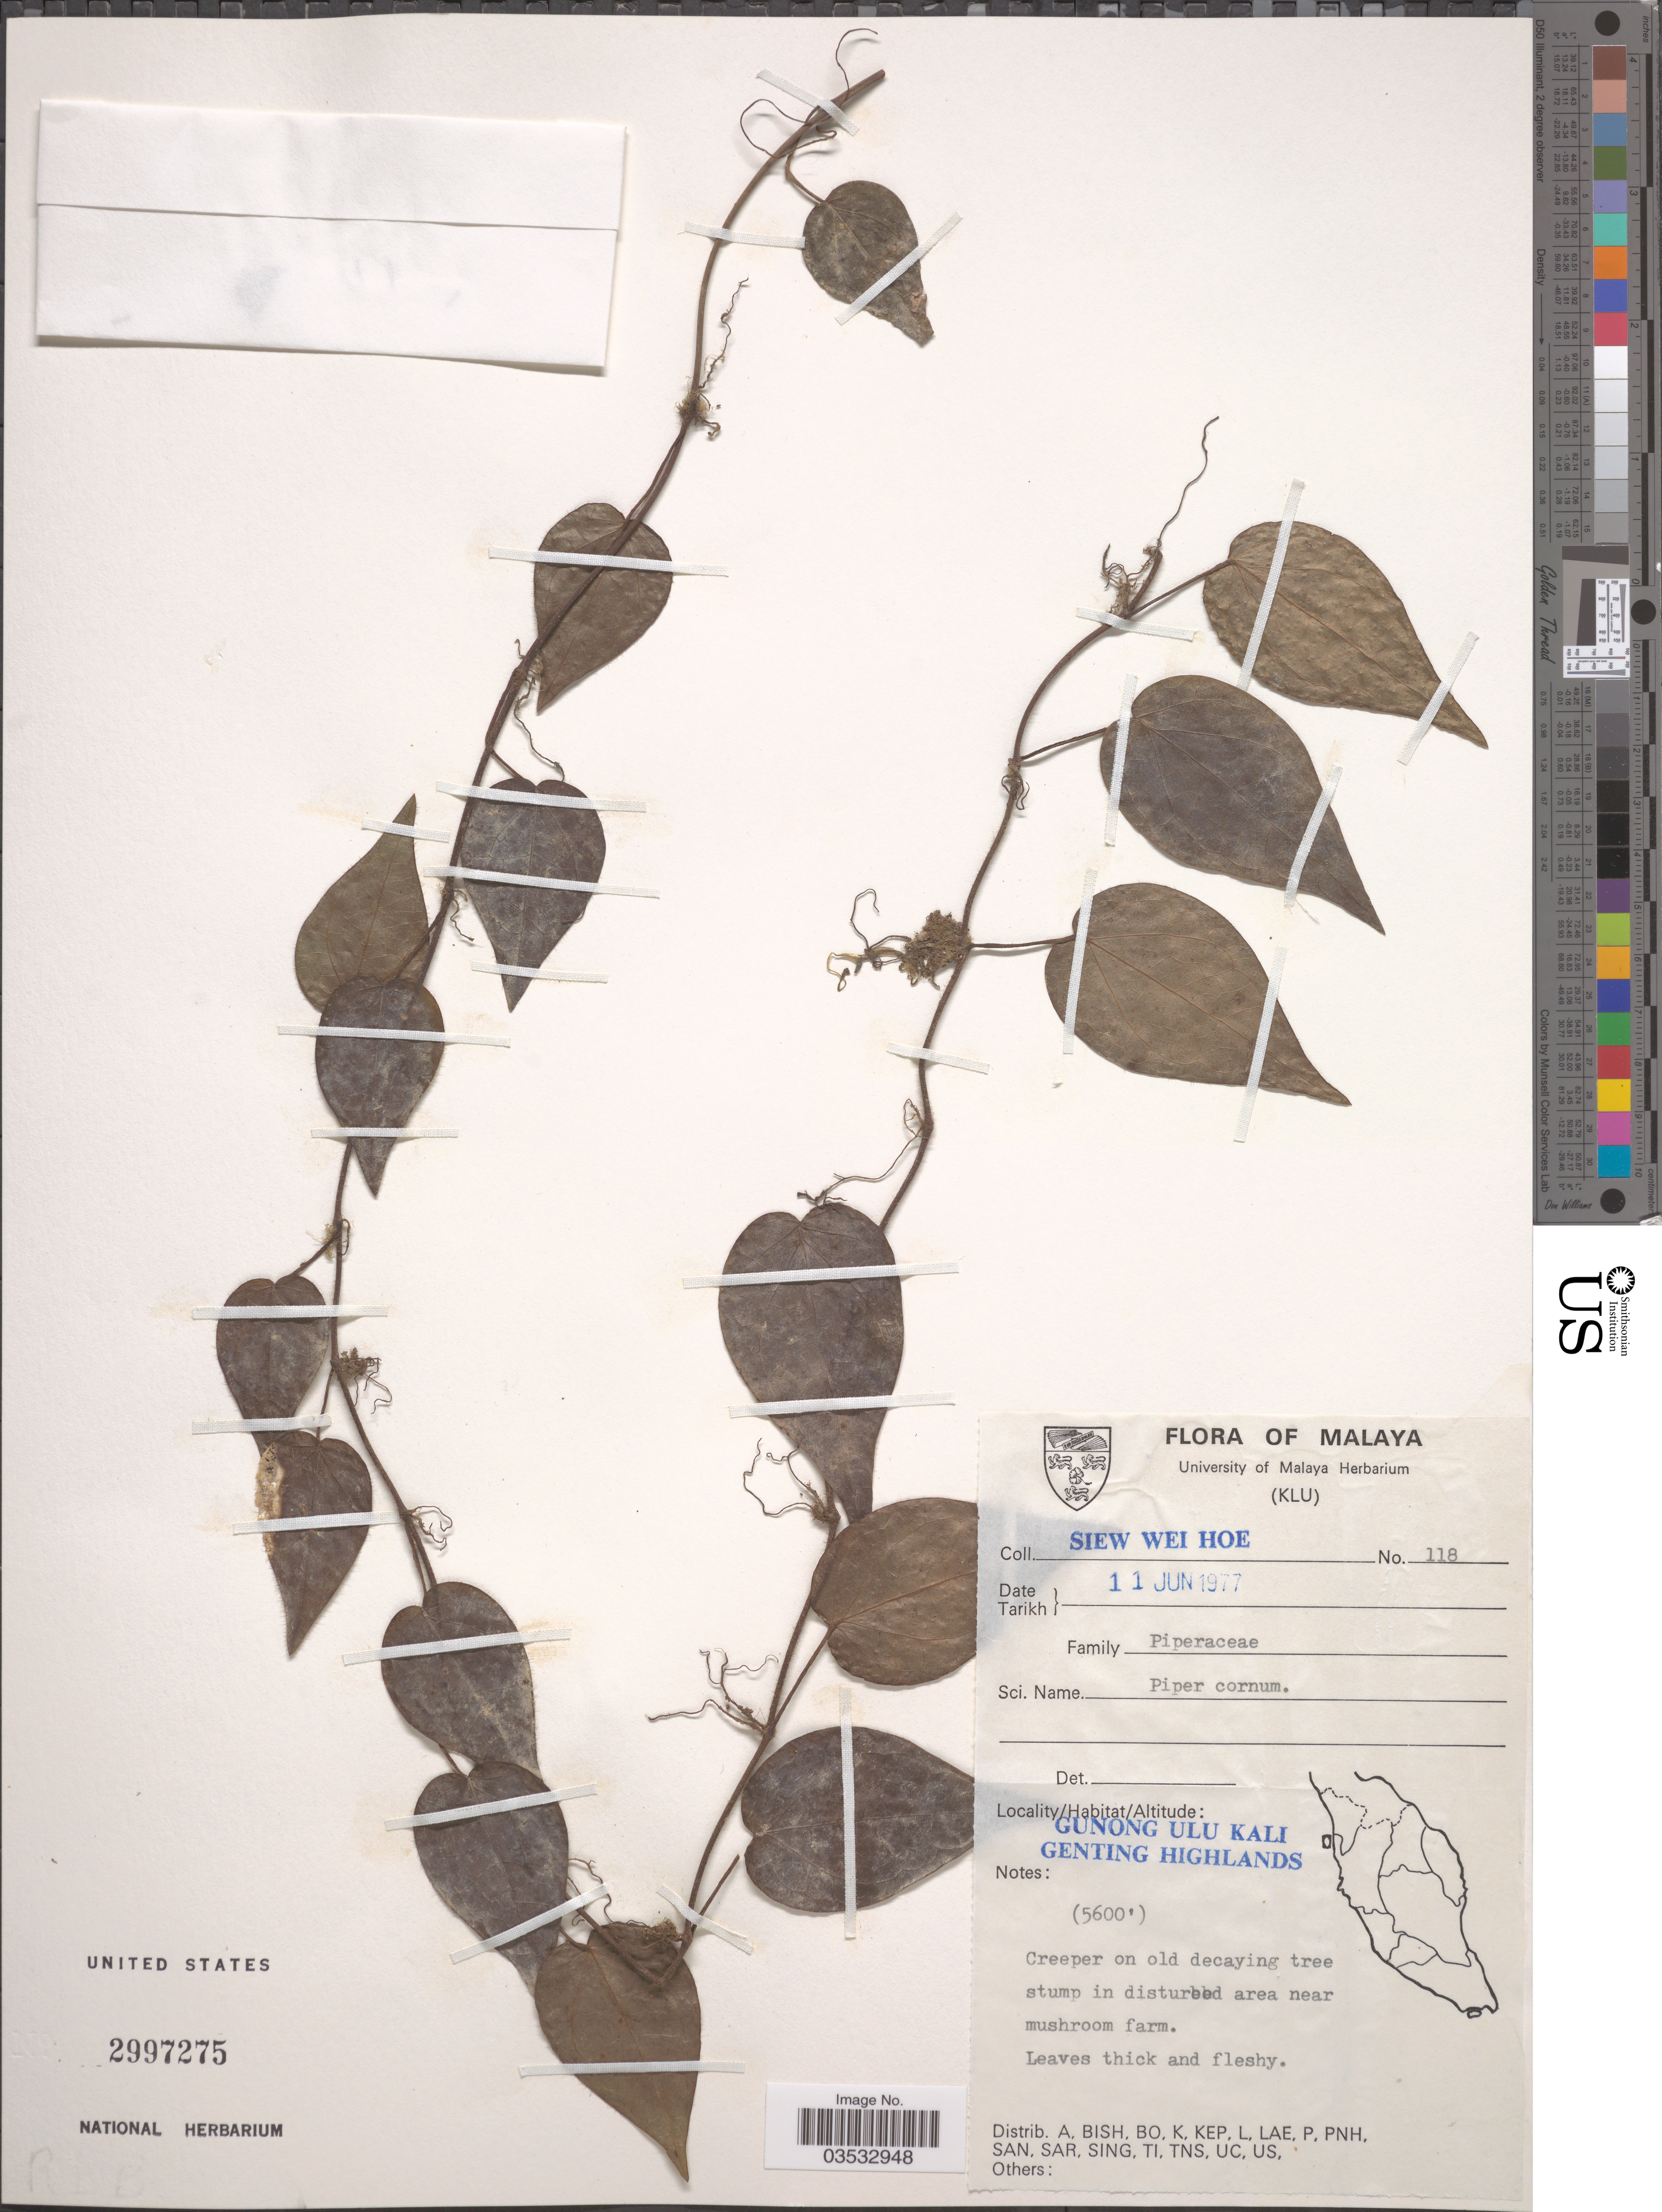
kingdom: Plantae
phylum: Tracheophyta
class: Magnoliopsida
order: Piperales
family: Piperaceae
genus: Piper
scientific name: Piper sp.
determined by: Strong, Mark T., (BOT), Smithsonian Institution - National Museum of Natural History (UNITED STATES)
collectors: S. Hoe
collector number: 118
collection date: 1977-06-11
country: Malaysia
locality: Malaya. Gunong Ulu Kali Genting Highlands.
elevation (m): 1707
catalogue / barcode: US 2997275